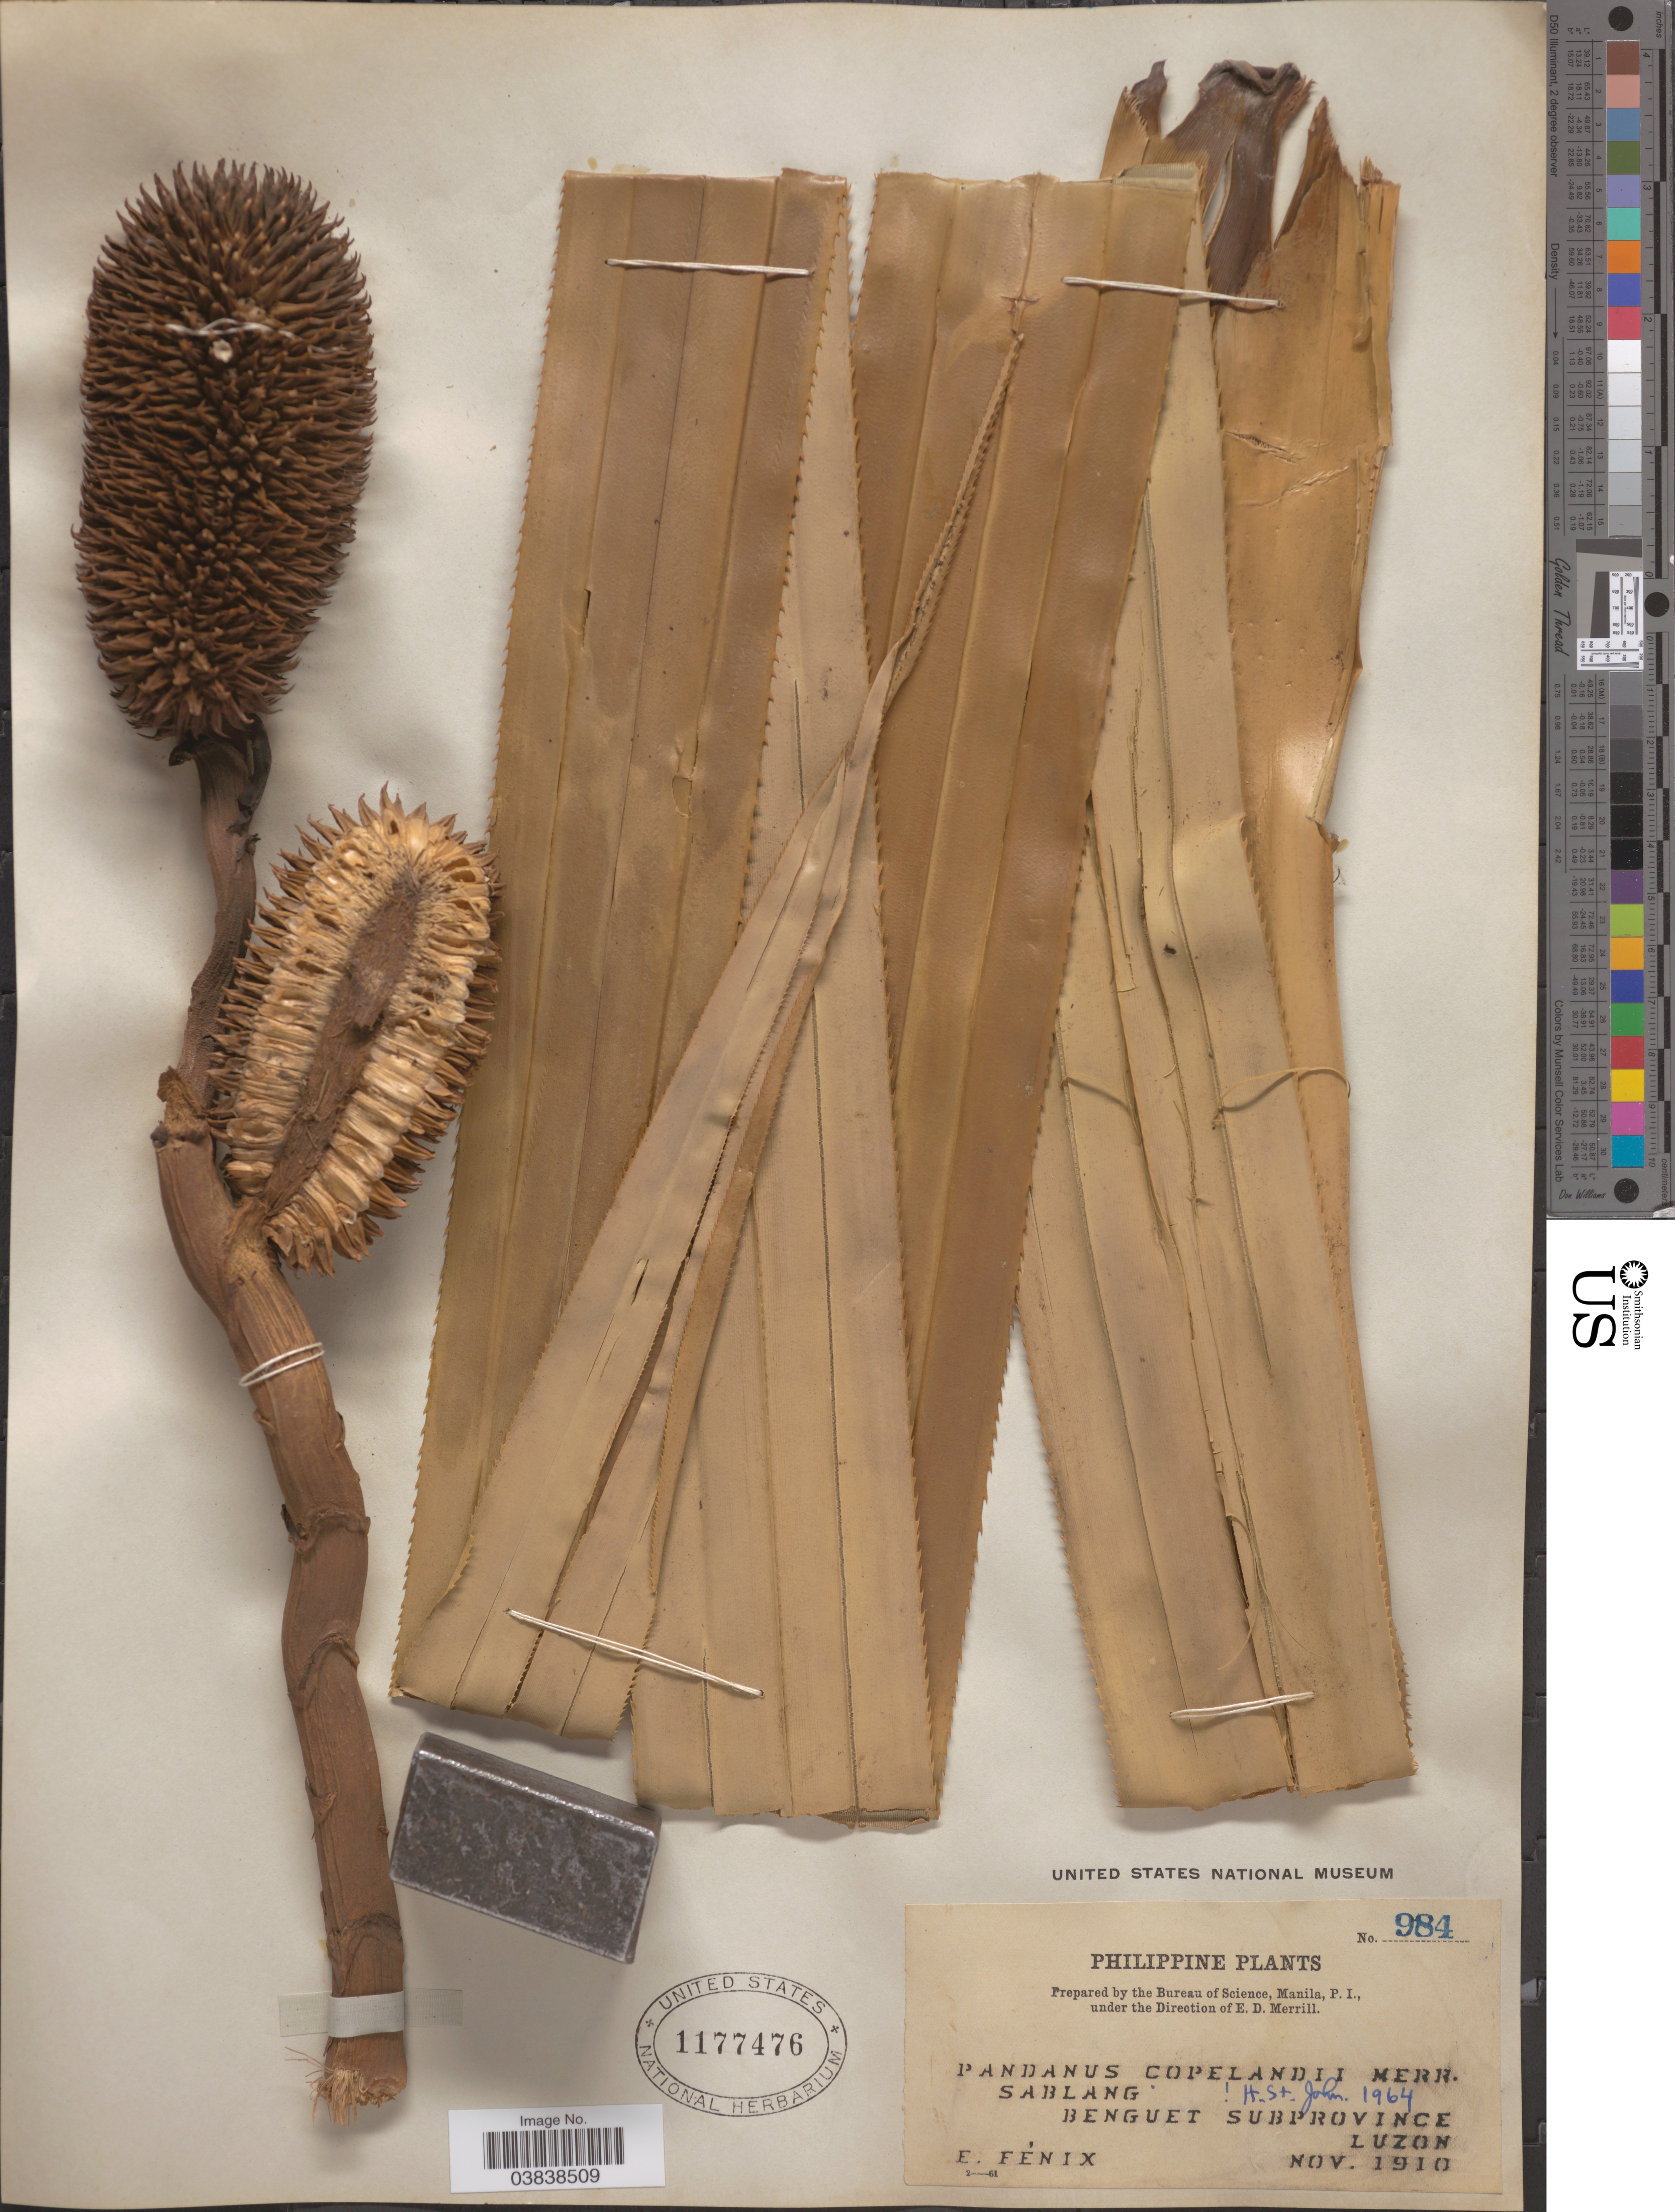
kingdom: Plantae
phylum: Tracheophyta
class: Liliopsida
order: Pandanales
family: Pandanaceae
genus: Pandanus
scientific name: Pandanus copelandii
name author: Merr.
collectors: E. Fénix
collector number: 984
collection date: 1910-11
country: Philippines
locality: Sablang, Benguet Subprovince, Luzon.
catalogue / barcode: US 1177476